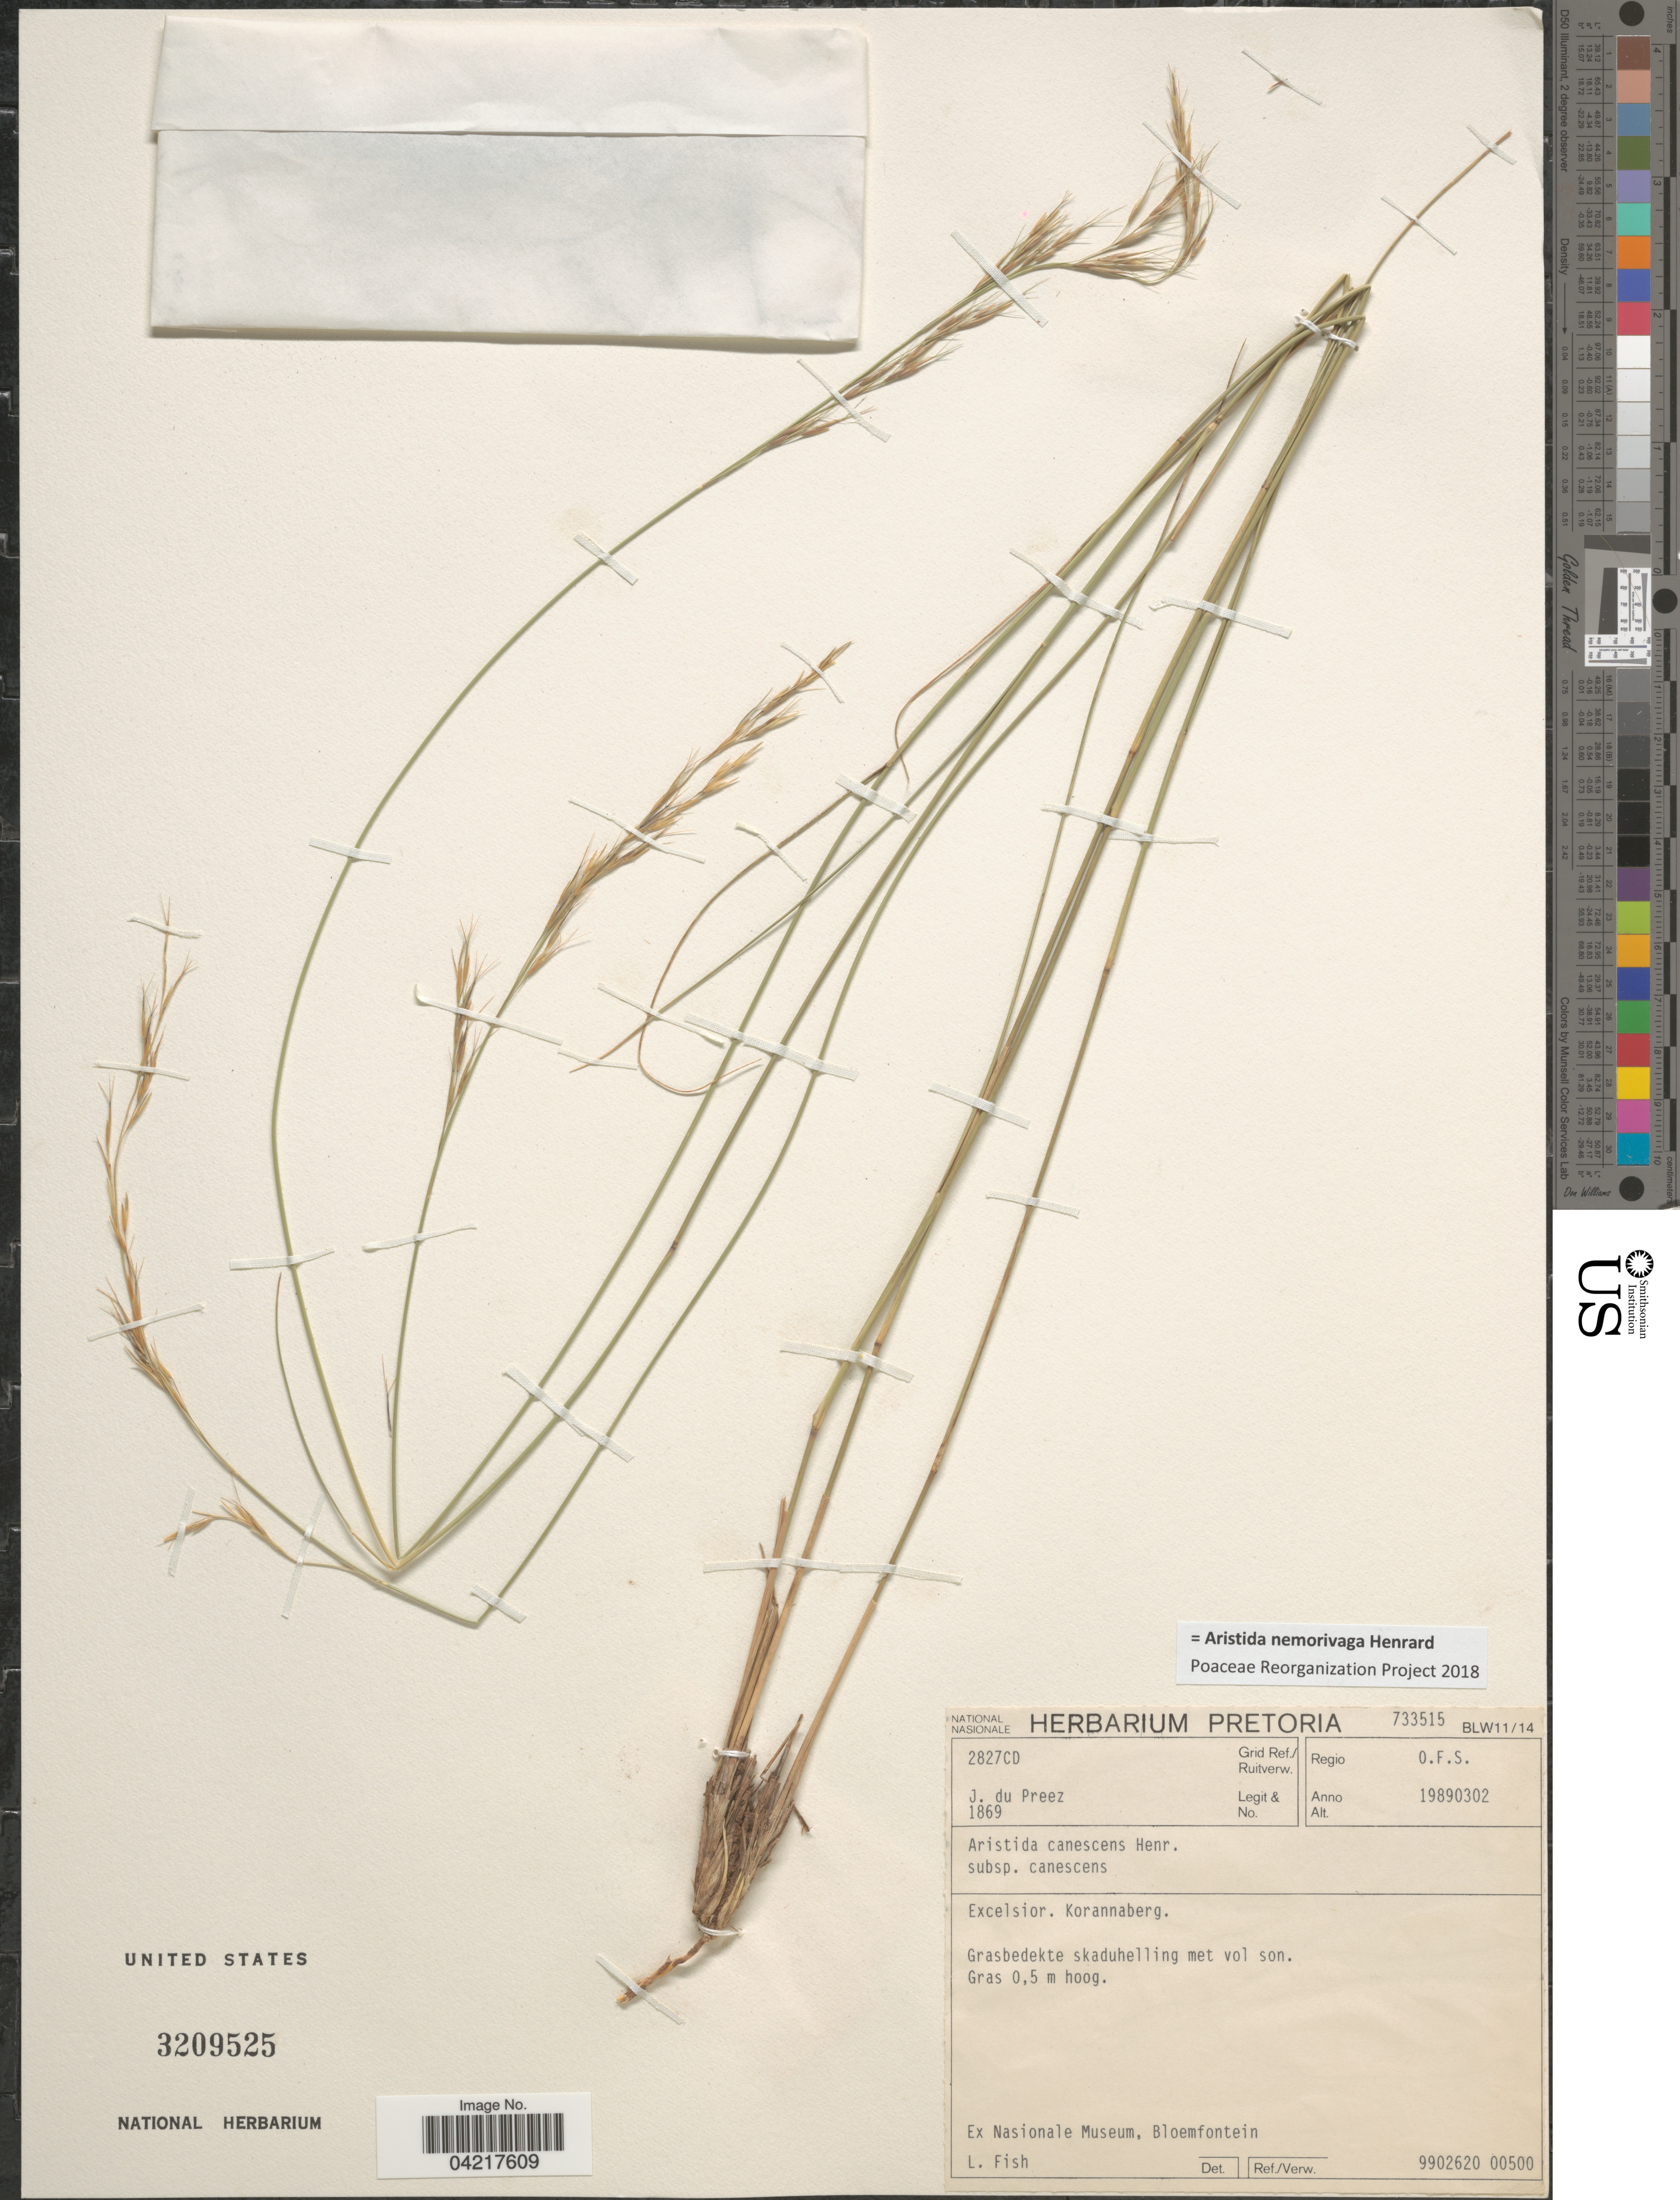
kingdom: Plantae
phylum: Tracheophyta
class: Liliopsida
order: Poales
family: Poaceae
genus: Aristida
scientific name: Aristida nemorivaga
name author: Henr.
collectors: J. Preez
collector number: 1869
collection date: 1989-03-02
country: South Africa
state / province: Free State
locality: Grid Ref./ Ruitverw. 2827CD. Regio O.F.S. Excelsior. Korannaberg. Grasbedekte skaduhelling met vol son.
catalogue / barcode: US 3209525